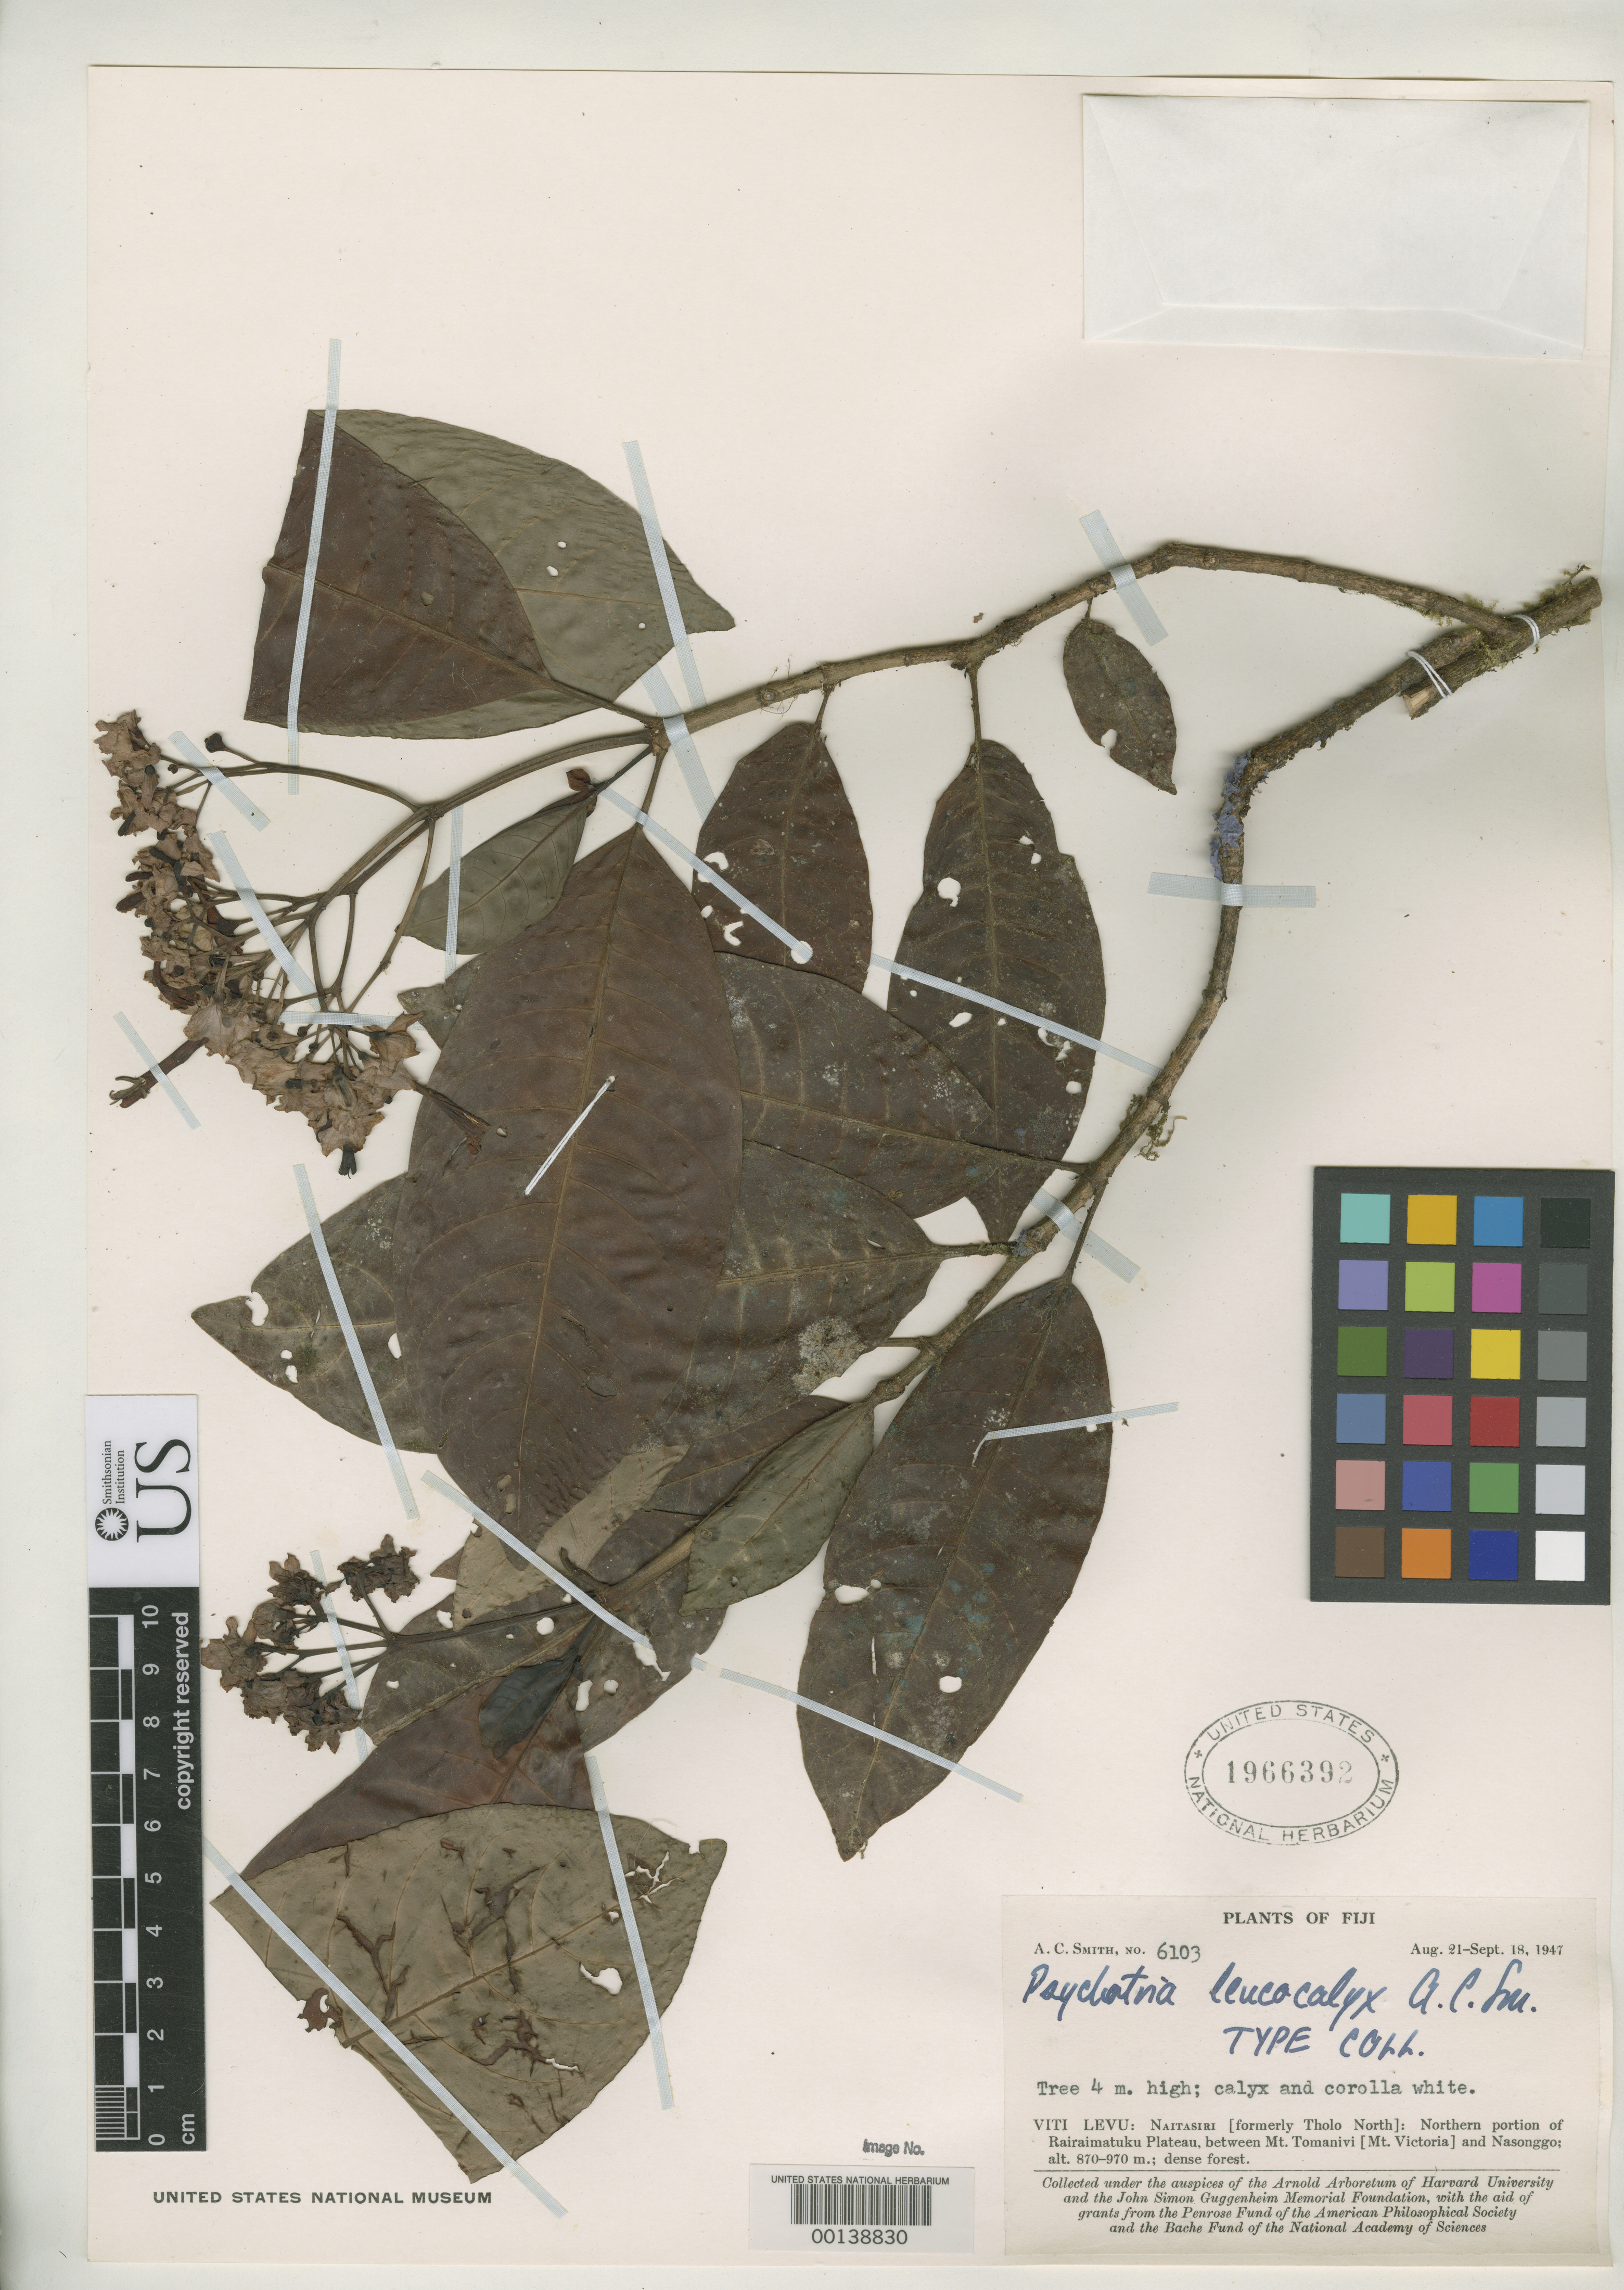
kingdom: Plantae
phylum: Tracheophyta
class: Magnoliopsida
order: Gentianales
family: Rubiaceae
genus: Psychotria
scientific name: Psychotria leucocalyx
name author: A.C. Sm.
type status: Isotype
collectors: A. C. Smith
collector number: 6103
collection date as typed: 18 Sep 1947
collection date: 1947-09-18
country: Fiji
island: Viti Levu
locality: Naitasiri, N portion of Rairaimatuku Plateau, between Masonggo. [Viti Levu Group]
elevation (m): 870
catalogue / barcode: US 1966392